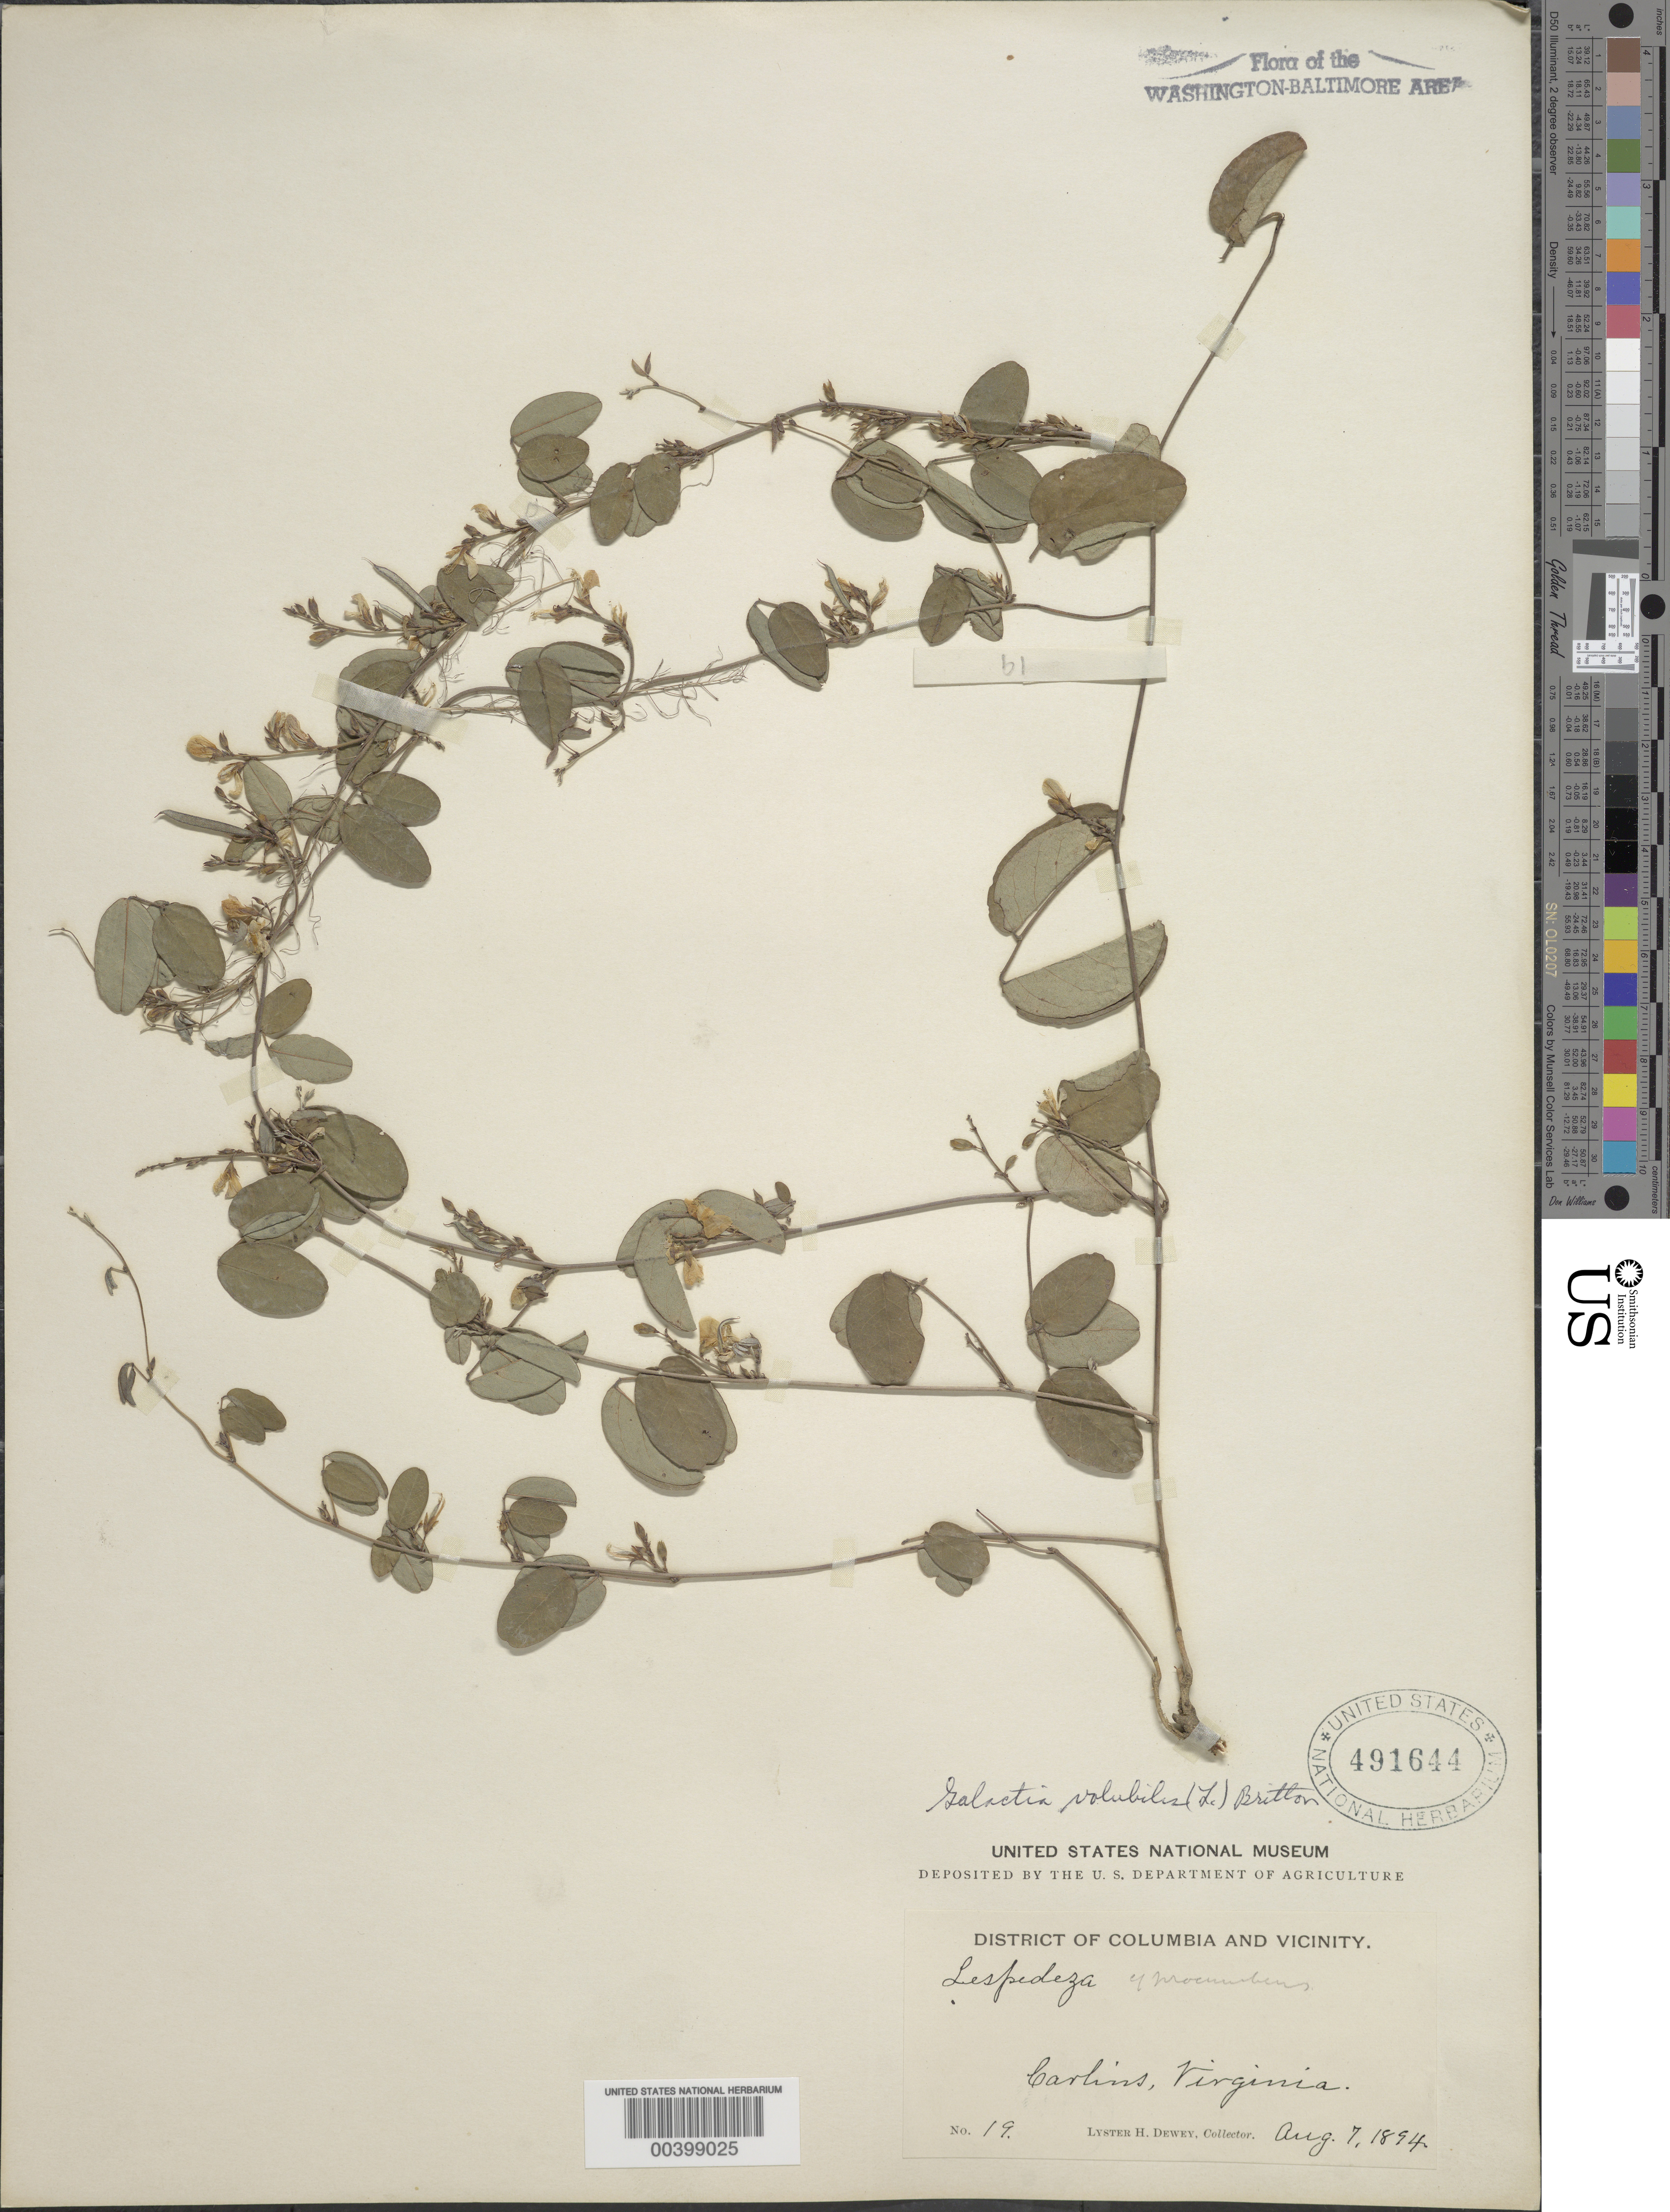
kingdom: Plantae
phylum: Tracheophyta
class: Magnoliopsida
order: Fabales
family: Fabaceae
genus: Galactia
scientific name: Galactia volubilis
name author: (L.) Britton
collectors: L. H. Dewey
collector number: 19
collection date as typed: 07 Aug 1894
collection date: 1894-08-07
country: United States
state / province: Virginia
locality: Carlins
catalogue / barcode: US 491644